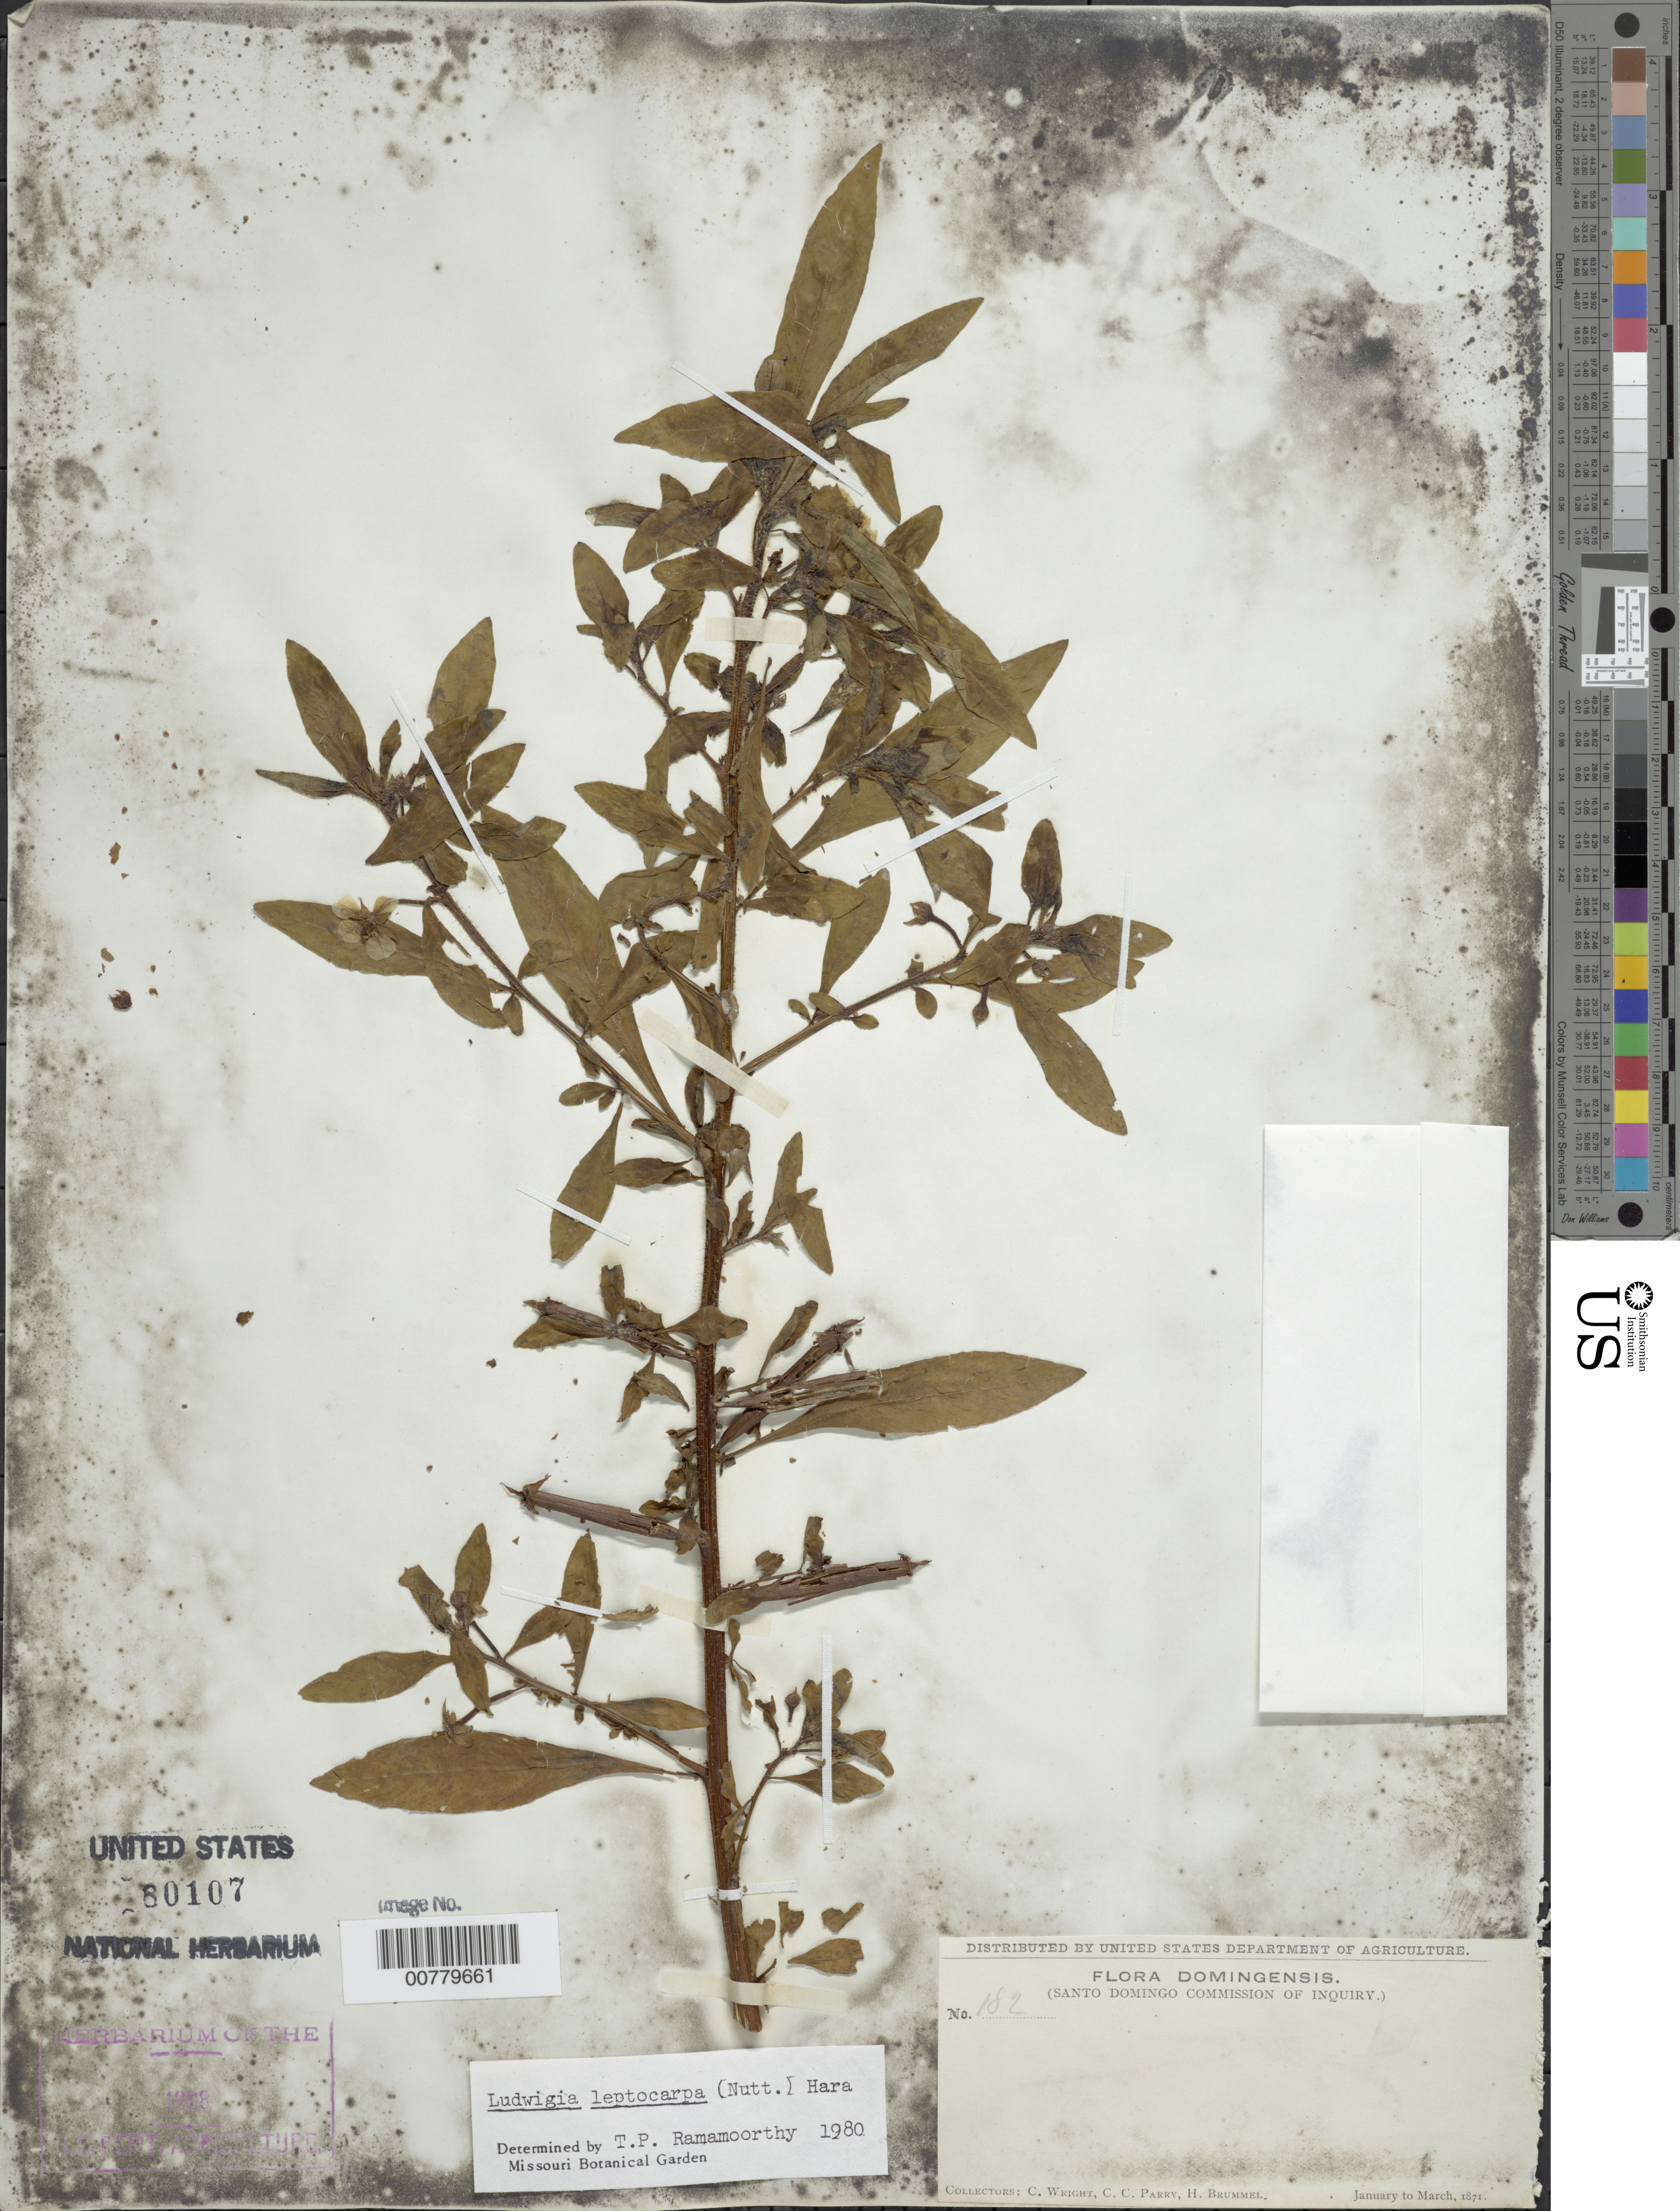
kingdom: Plantae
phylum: Tracheophyta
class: Magnoliopsida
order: Myrtales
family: Onagraceae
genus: Ludwigia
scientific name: Ludwigia leptocarpa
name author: (Nutt.) H. Hara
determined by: Ramamoorthy, T. P.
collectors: C. Wright, C. C. Parry & H. Brummel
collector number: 182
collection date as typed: Jan 1871 to -- Mar 1871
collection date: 1871-01/1871-03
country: Dominican Republic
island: Hispaniola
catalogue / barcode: US 80107